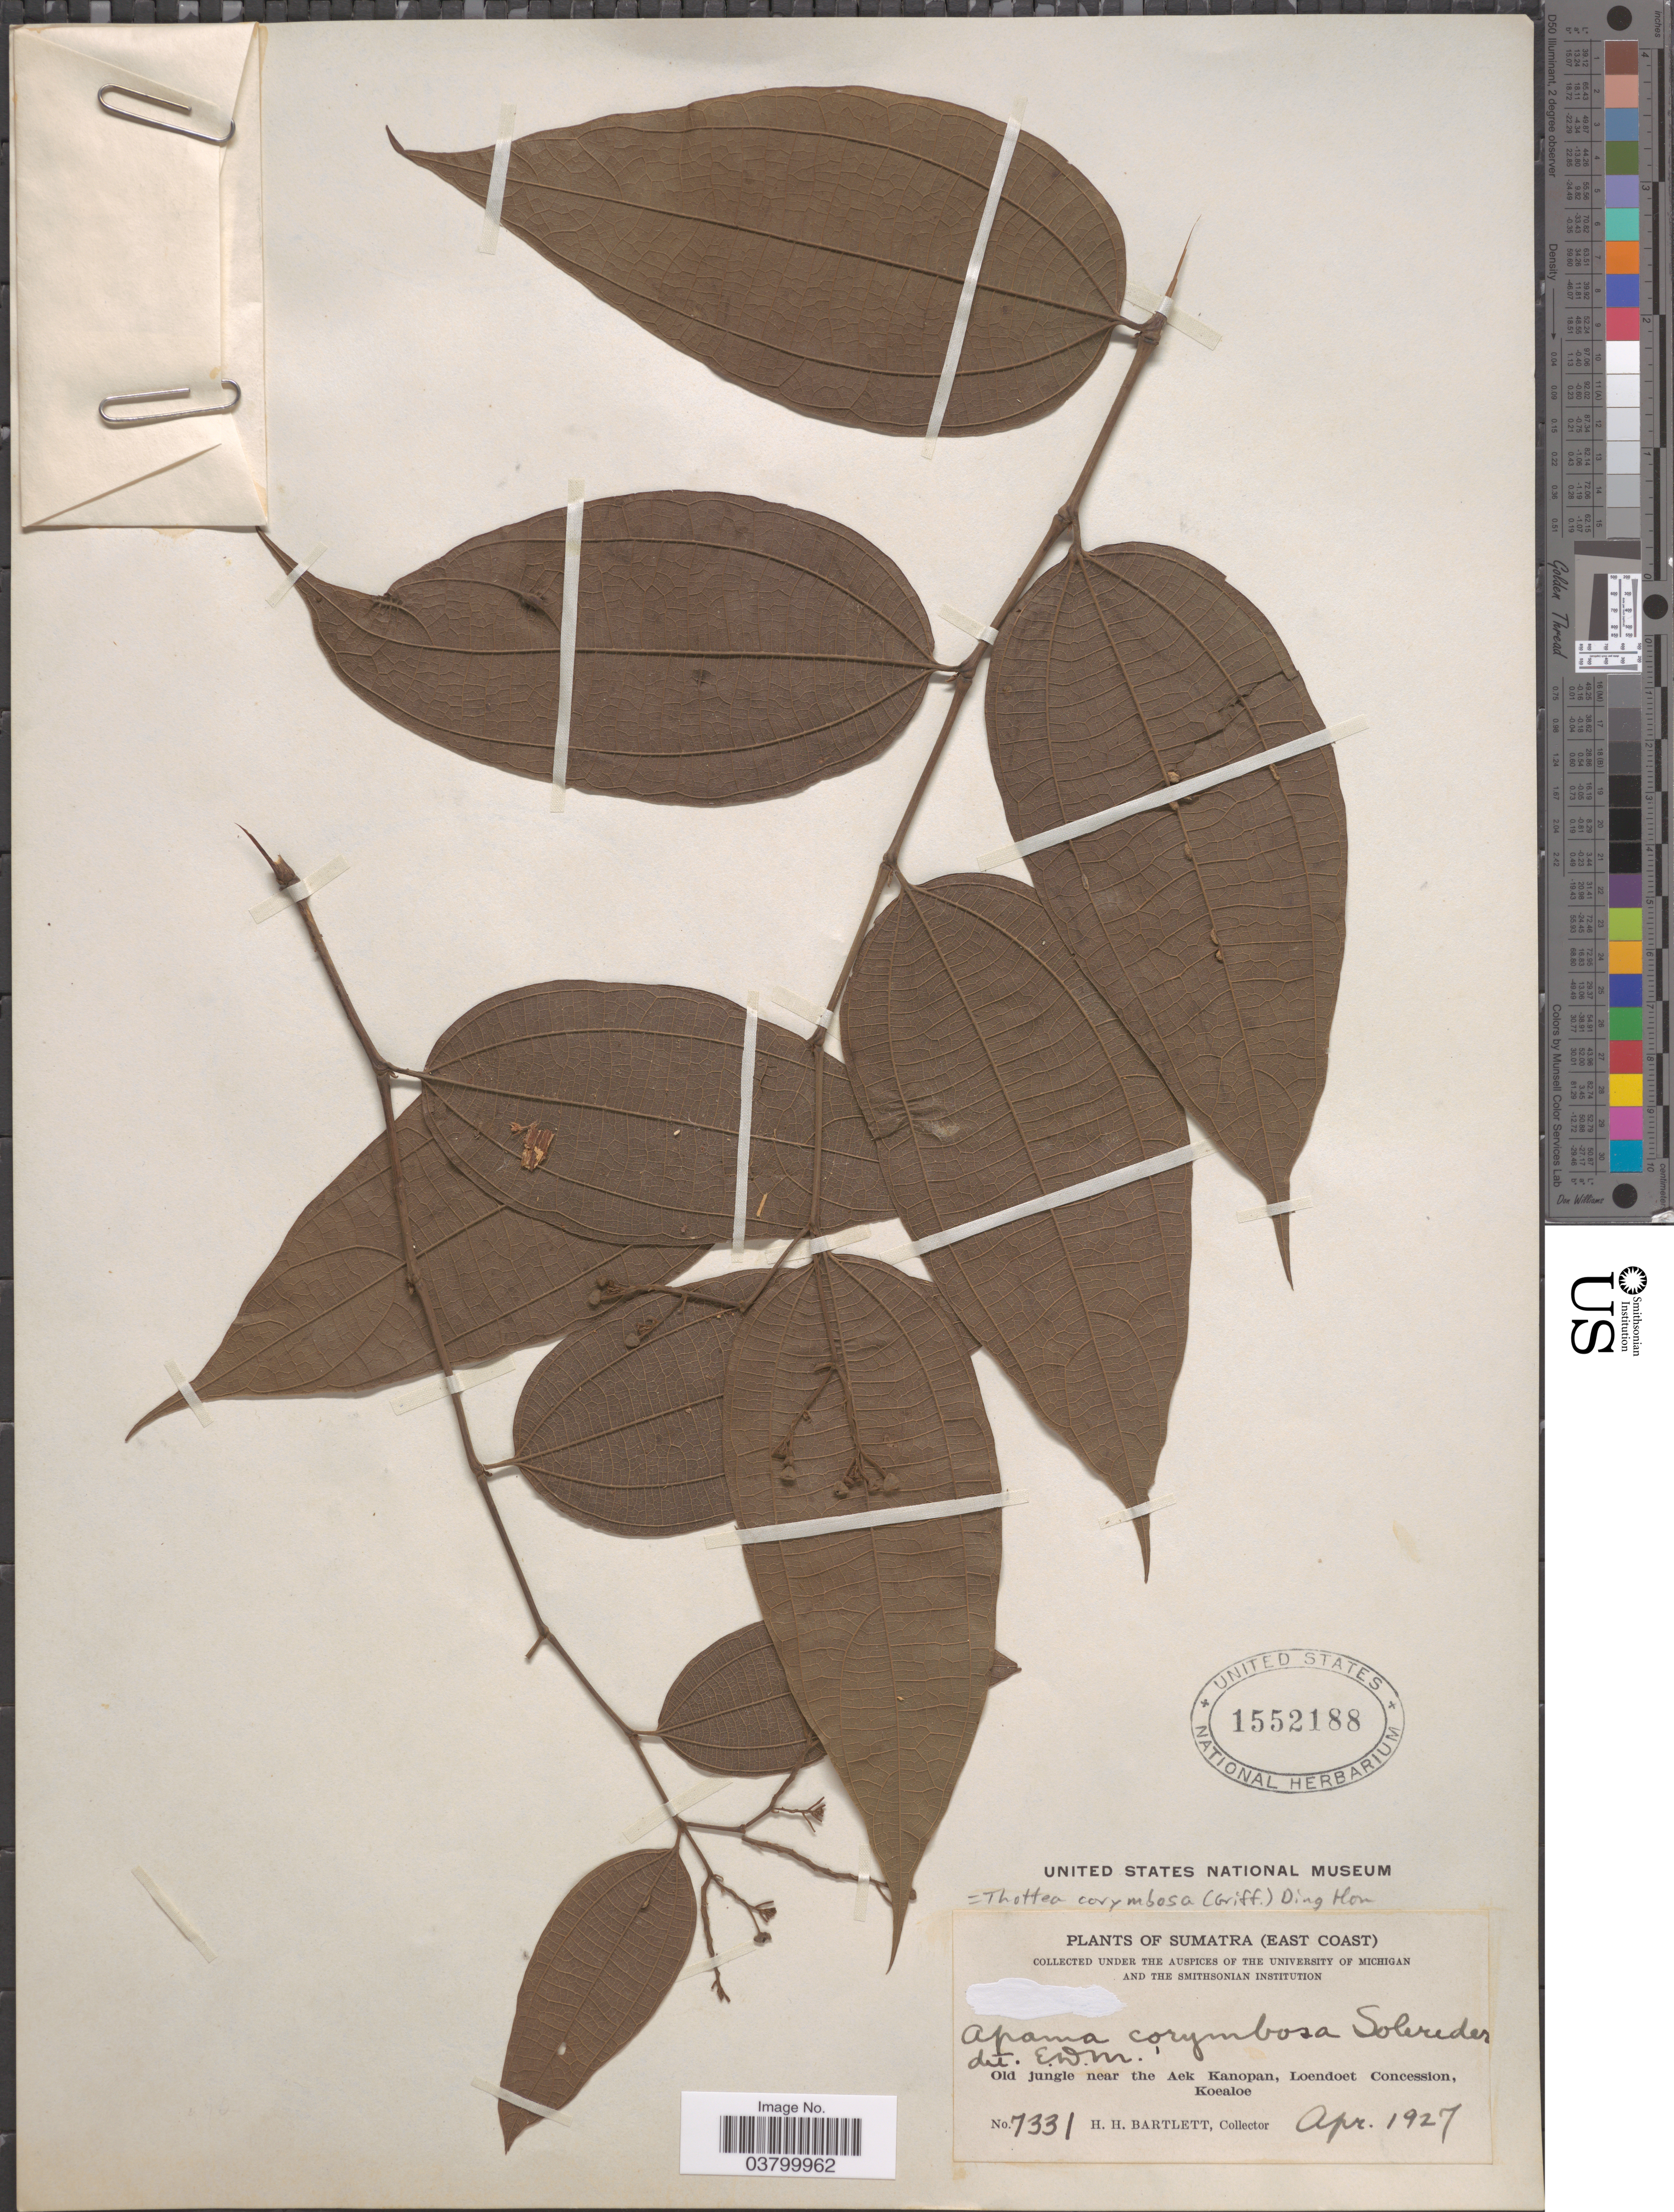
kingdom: Plantae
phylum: Tracheophyta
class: Magnoliopsida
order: Piperales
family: Aristolochiaceae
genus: Thottea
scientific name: Thottea corymbosa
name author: (Griff.) Ding Hou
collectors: H. H. Bartlett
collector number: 7331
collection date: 1927-04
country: Indonesia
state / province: Sumatra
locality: East Coast. Old jungle near the Aek Kanopan, Loendoet Concession, Koealoe.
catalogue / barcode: US 1552188